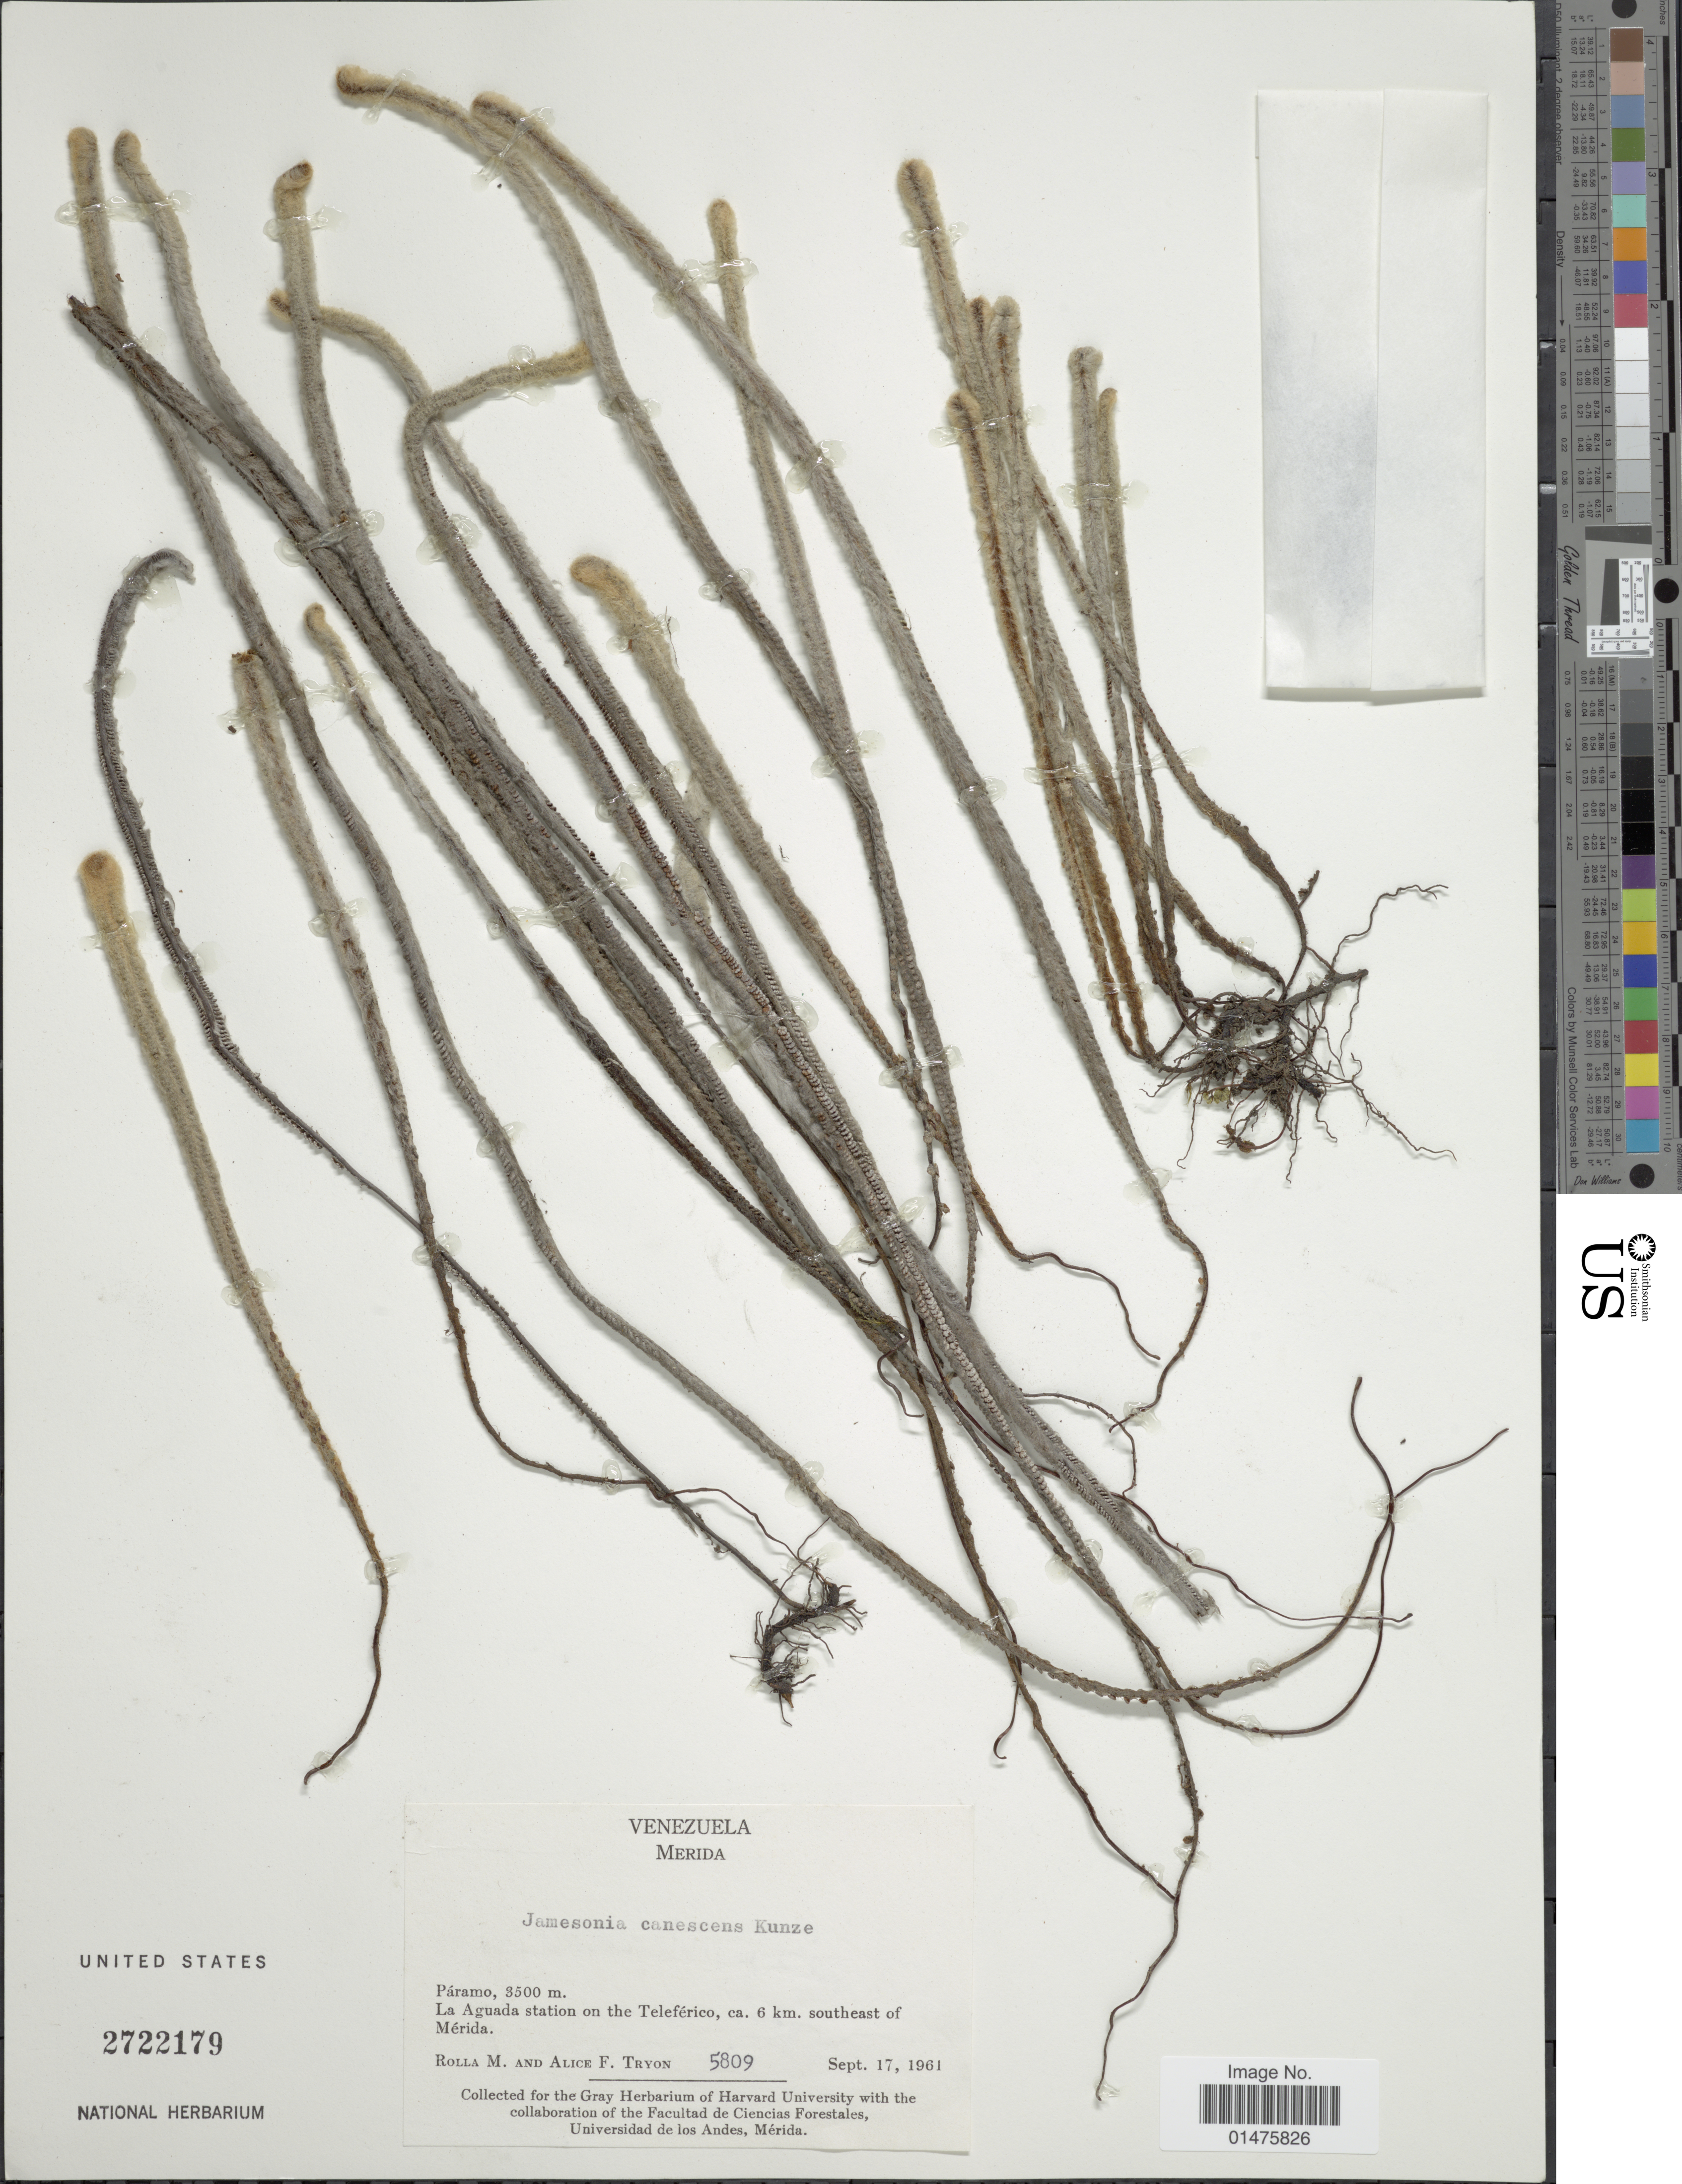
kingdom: Plantae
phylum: Tracheophyta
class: Polypodiopsida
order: Polypodiales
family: Pteridaceae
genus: Jamesonia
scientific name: Jamesonia canescens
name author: Kunze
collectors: R. M. Tryon & A. F. Tryon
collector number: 5809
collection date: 1961-09-17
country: Venezuela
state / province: Mérida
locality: Páramo, la Aguada station on the Teleférico, ca. 6 km. southeast of Mérida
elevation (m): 3500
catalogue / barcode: US 2722179